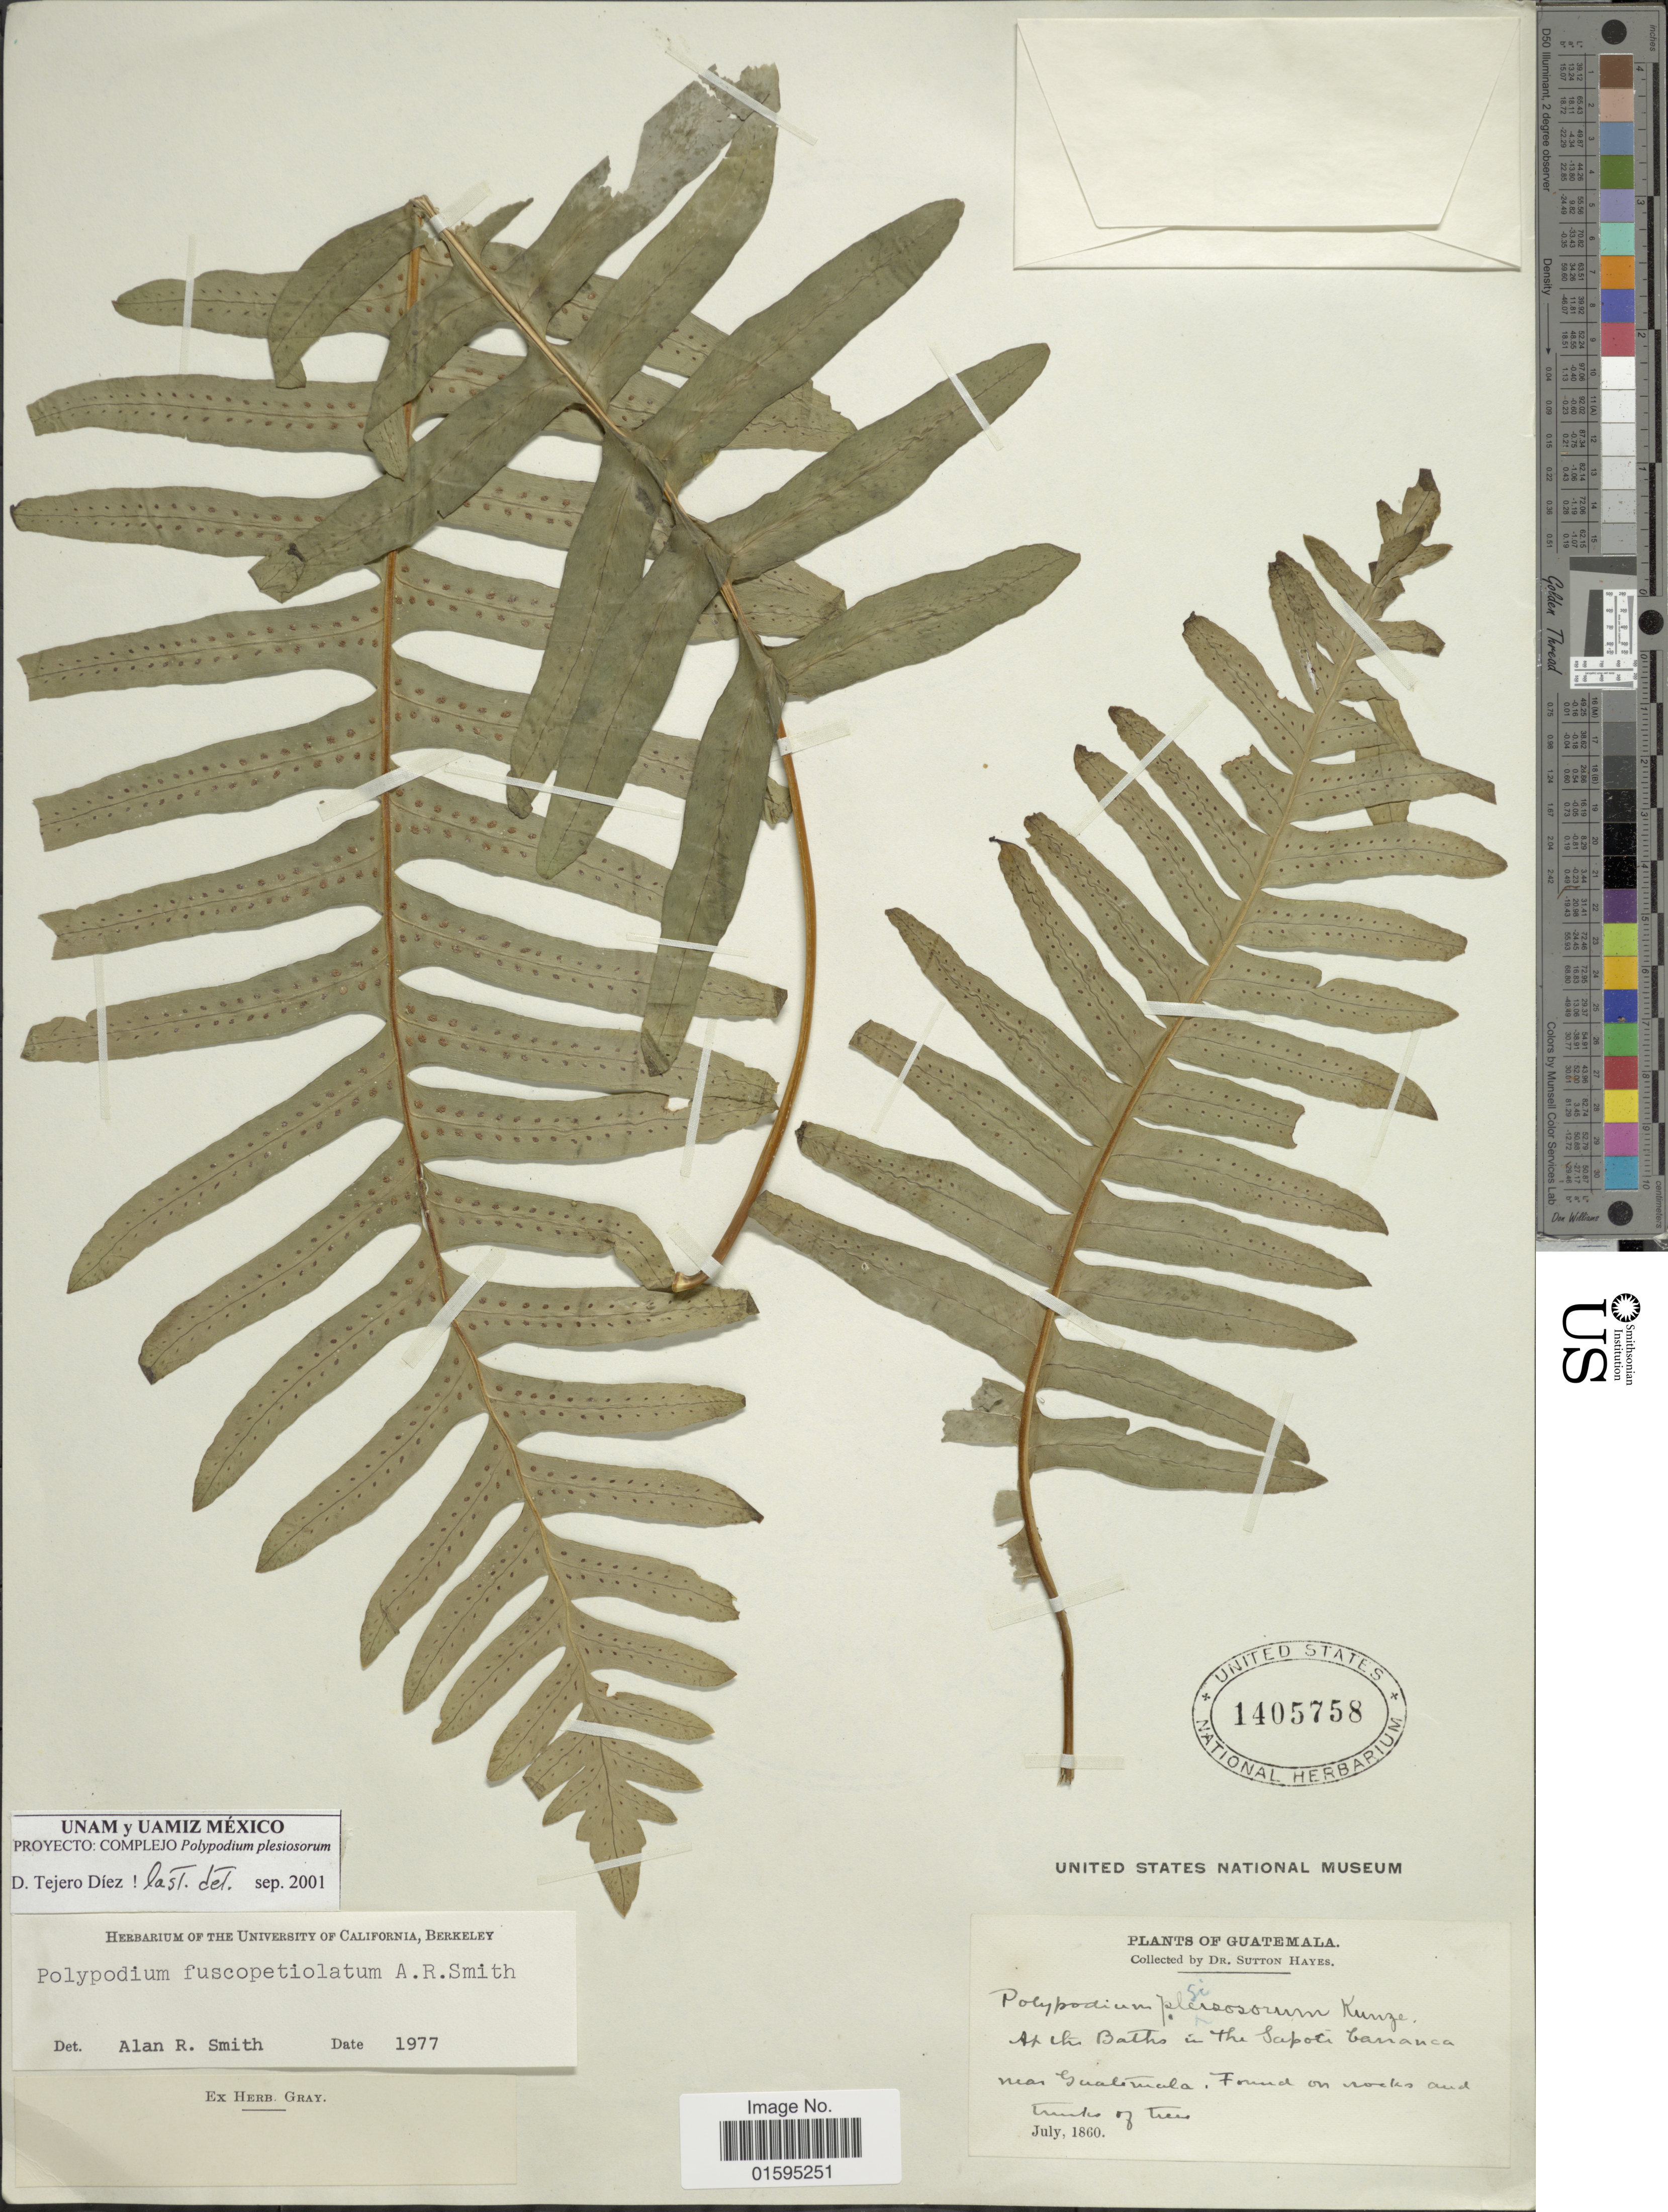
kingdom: Plantae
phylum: Tracheophyta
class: Polypodiopsida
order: Polypodiales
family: Polypodiaceae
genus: Polypodium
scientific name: Polypodium fuscopetiolatum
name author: A.R. Sm.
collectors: S. Hayes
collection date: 1860-07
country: Guatemala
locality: At the Baths in the Sapoti barranca near Guatemala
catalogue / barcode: US 1405758